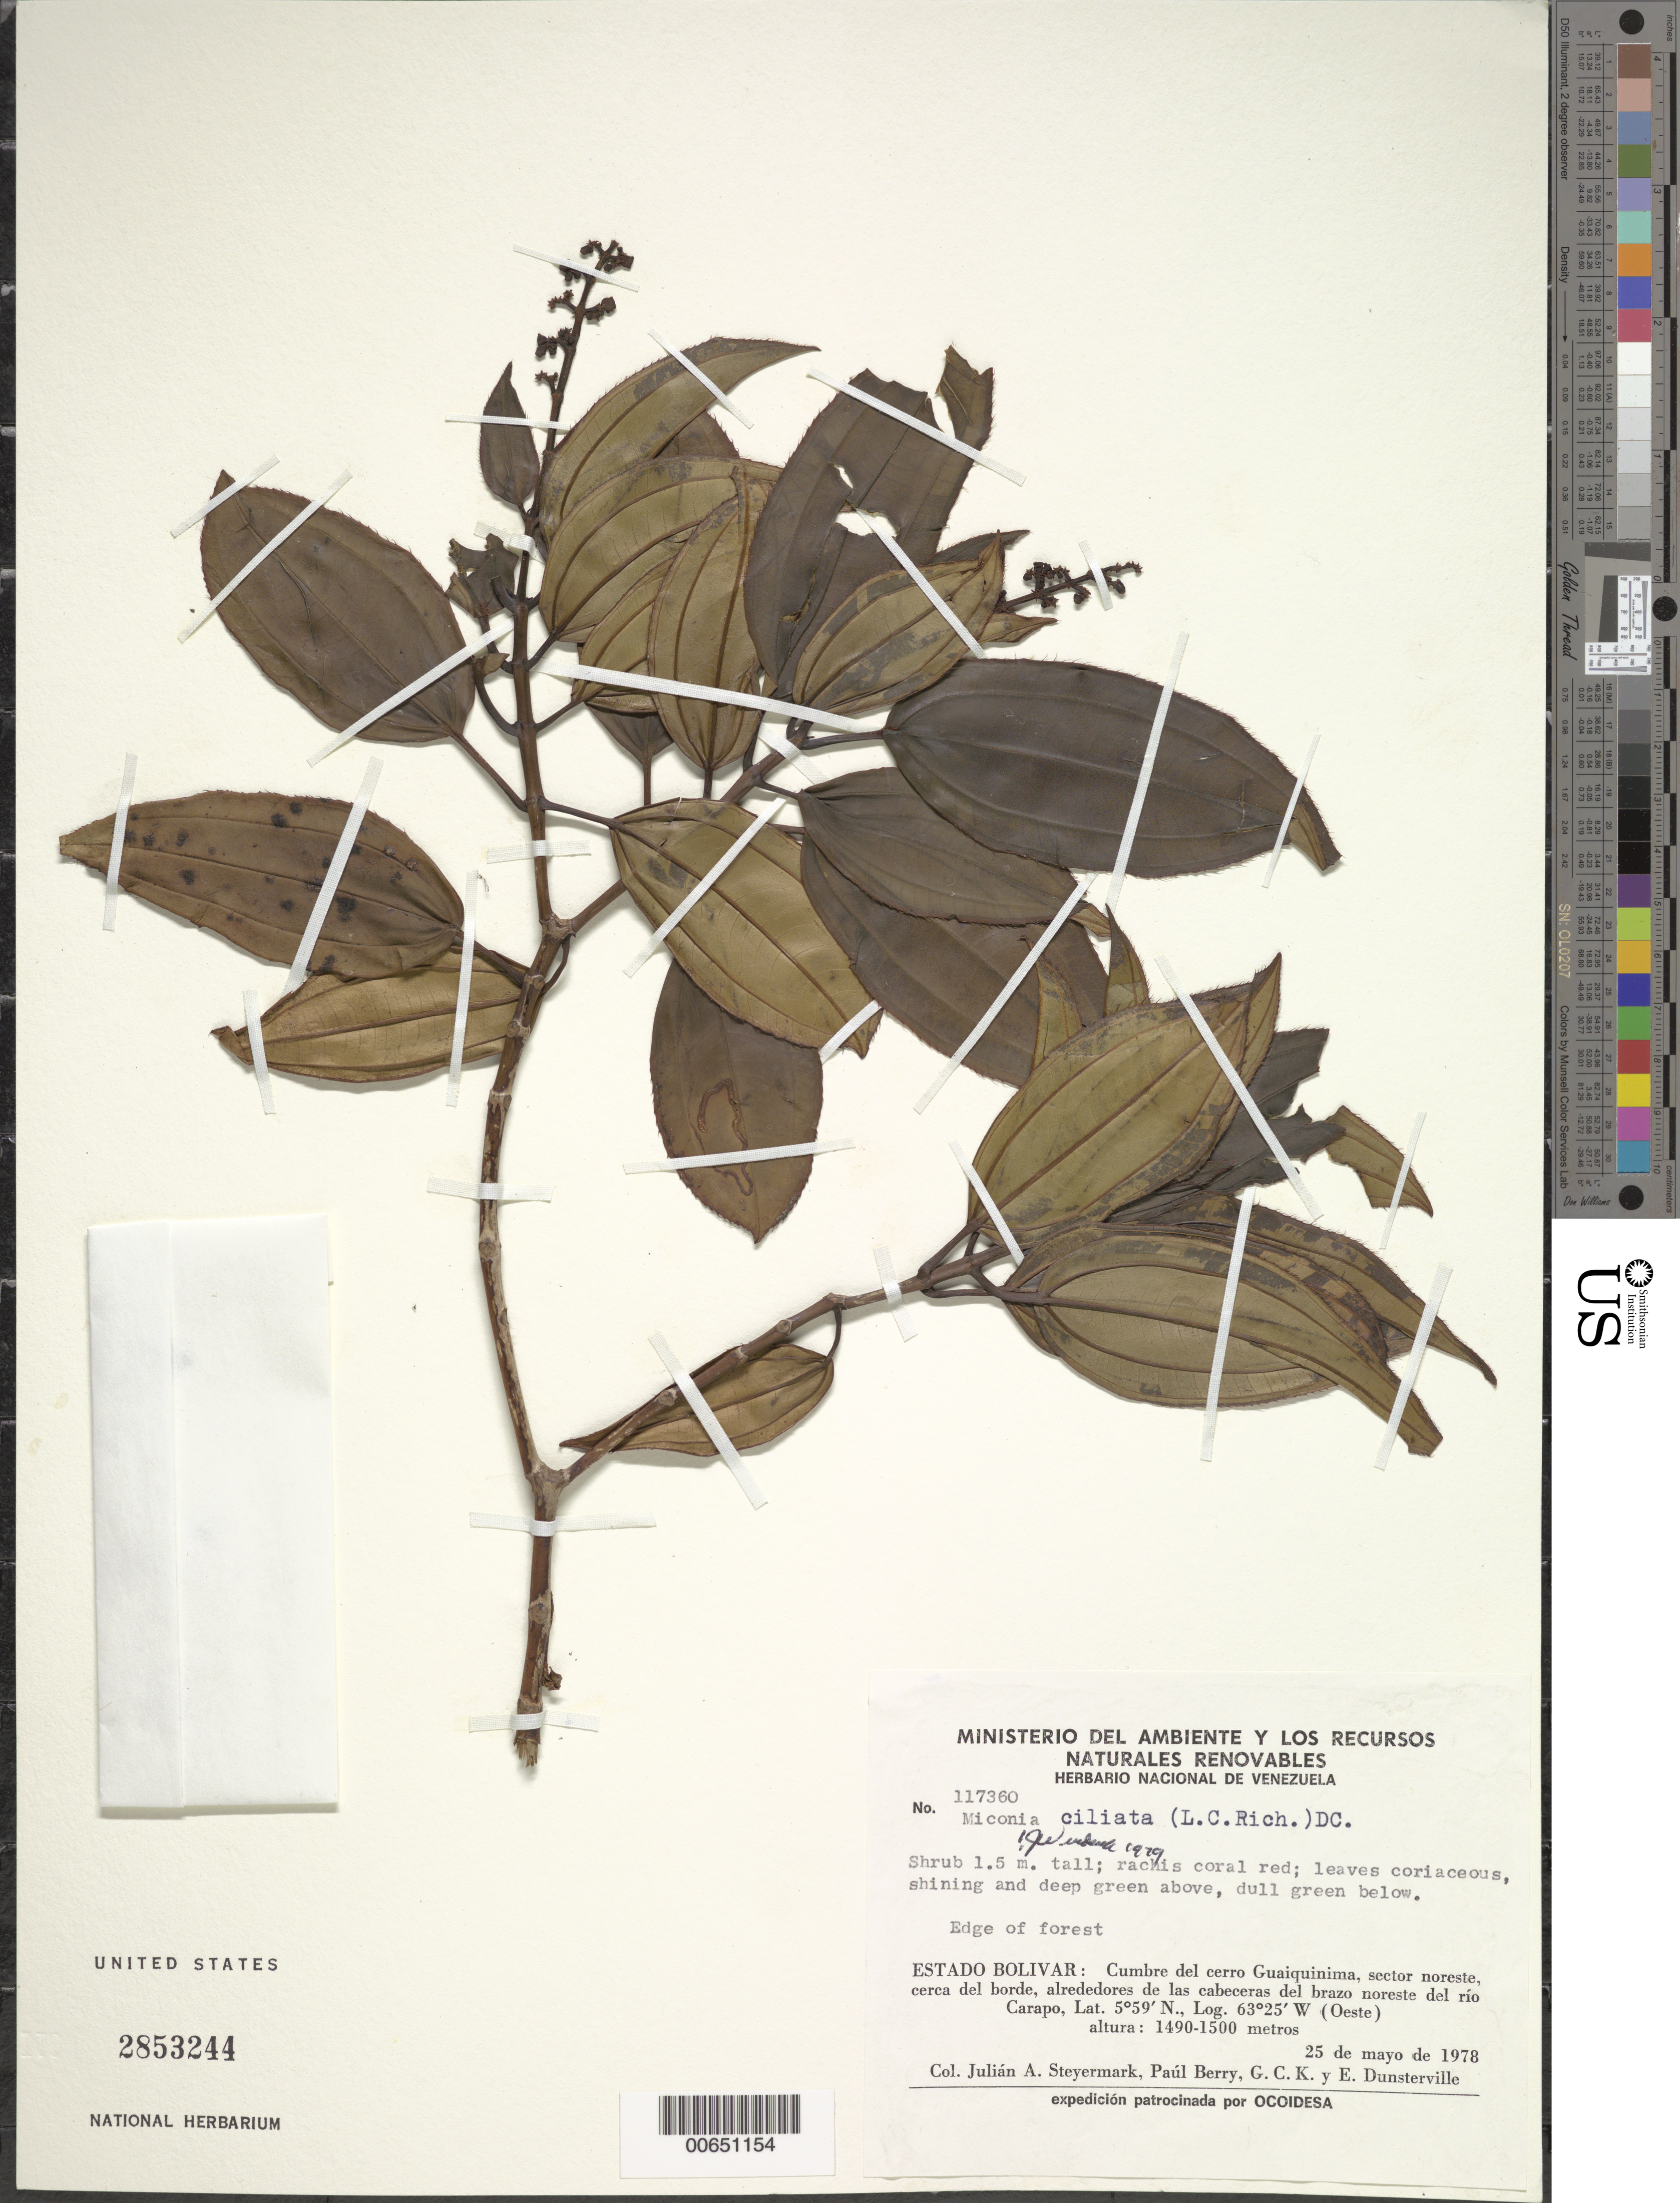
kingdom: Plantae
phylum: Tracheophyta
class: Magnoliopsida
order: Myrtales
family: Melastomataceae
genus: Miconia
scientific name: Miconia ciliata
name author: (Rich.) DC.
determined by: Wurdack, John J., (US), US (UNITED STATES)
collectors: J. Steyermark, P. Berry, G. C. K. Dunsterville & E. Dunsterville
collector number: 117360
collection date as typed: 25-May-78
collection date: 1978-05-25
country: Venezuela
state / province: Bolívar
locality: Cerro Guaiquinima; sector noreste, cerca del borde, alrededores de las cabeceras del brazo noreste del río Carapo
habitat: Edge of forest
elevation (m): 1490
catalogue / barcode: US 2853244-2